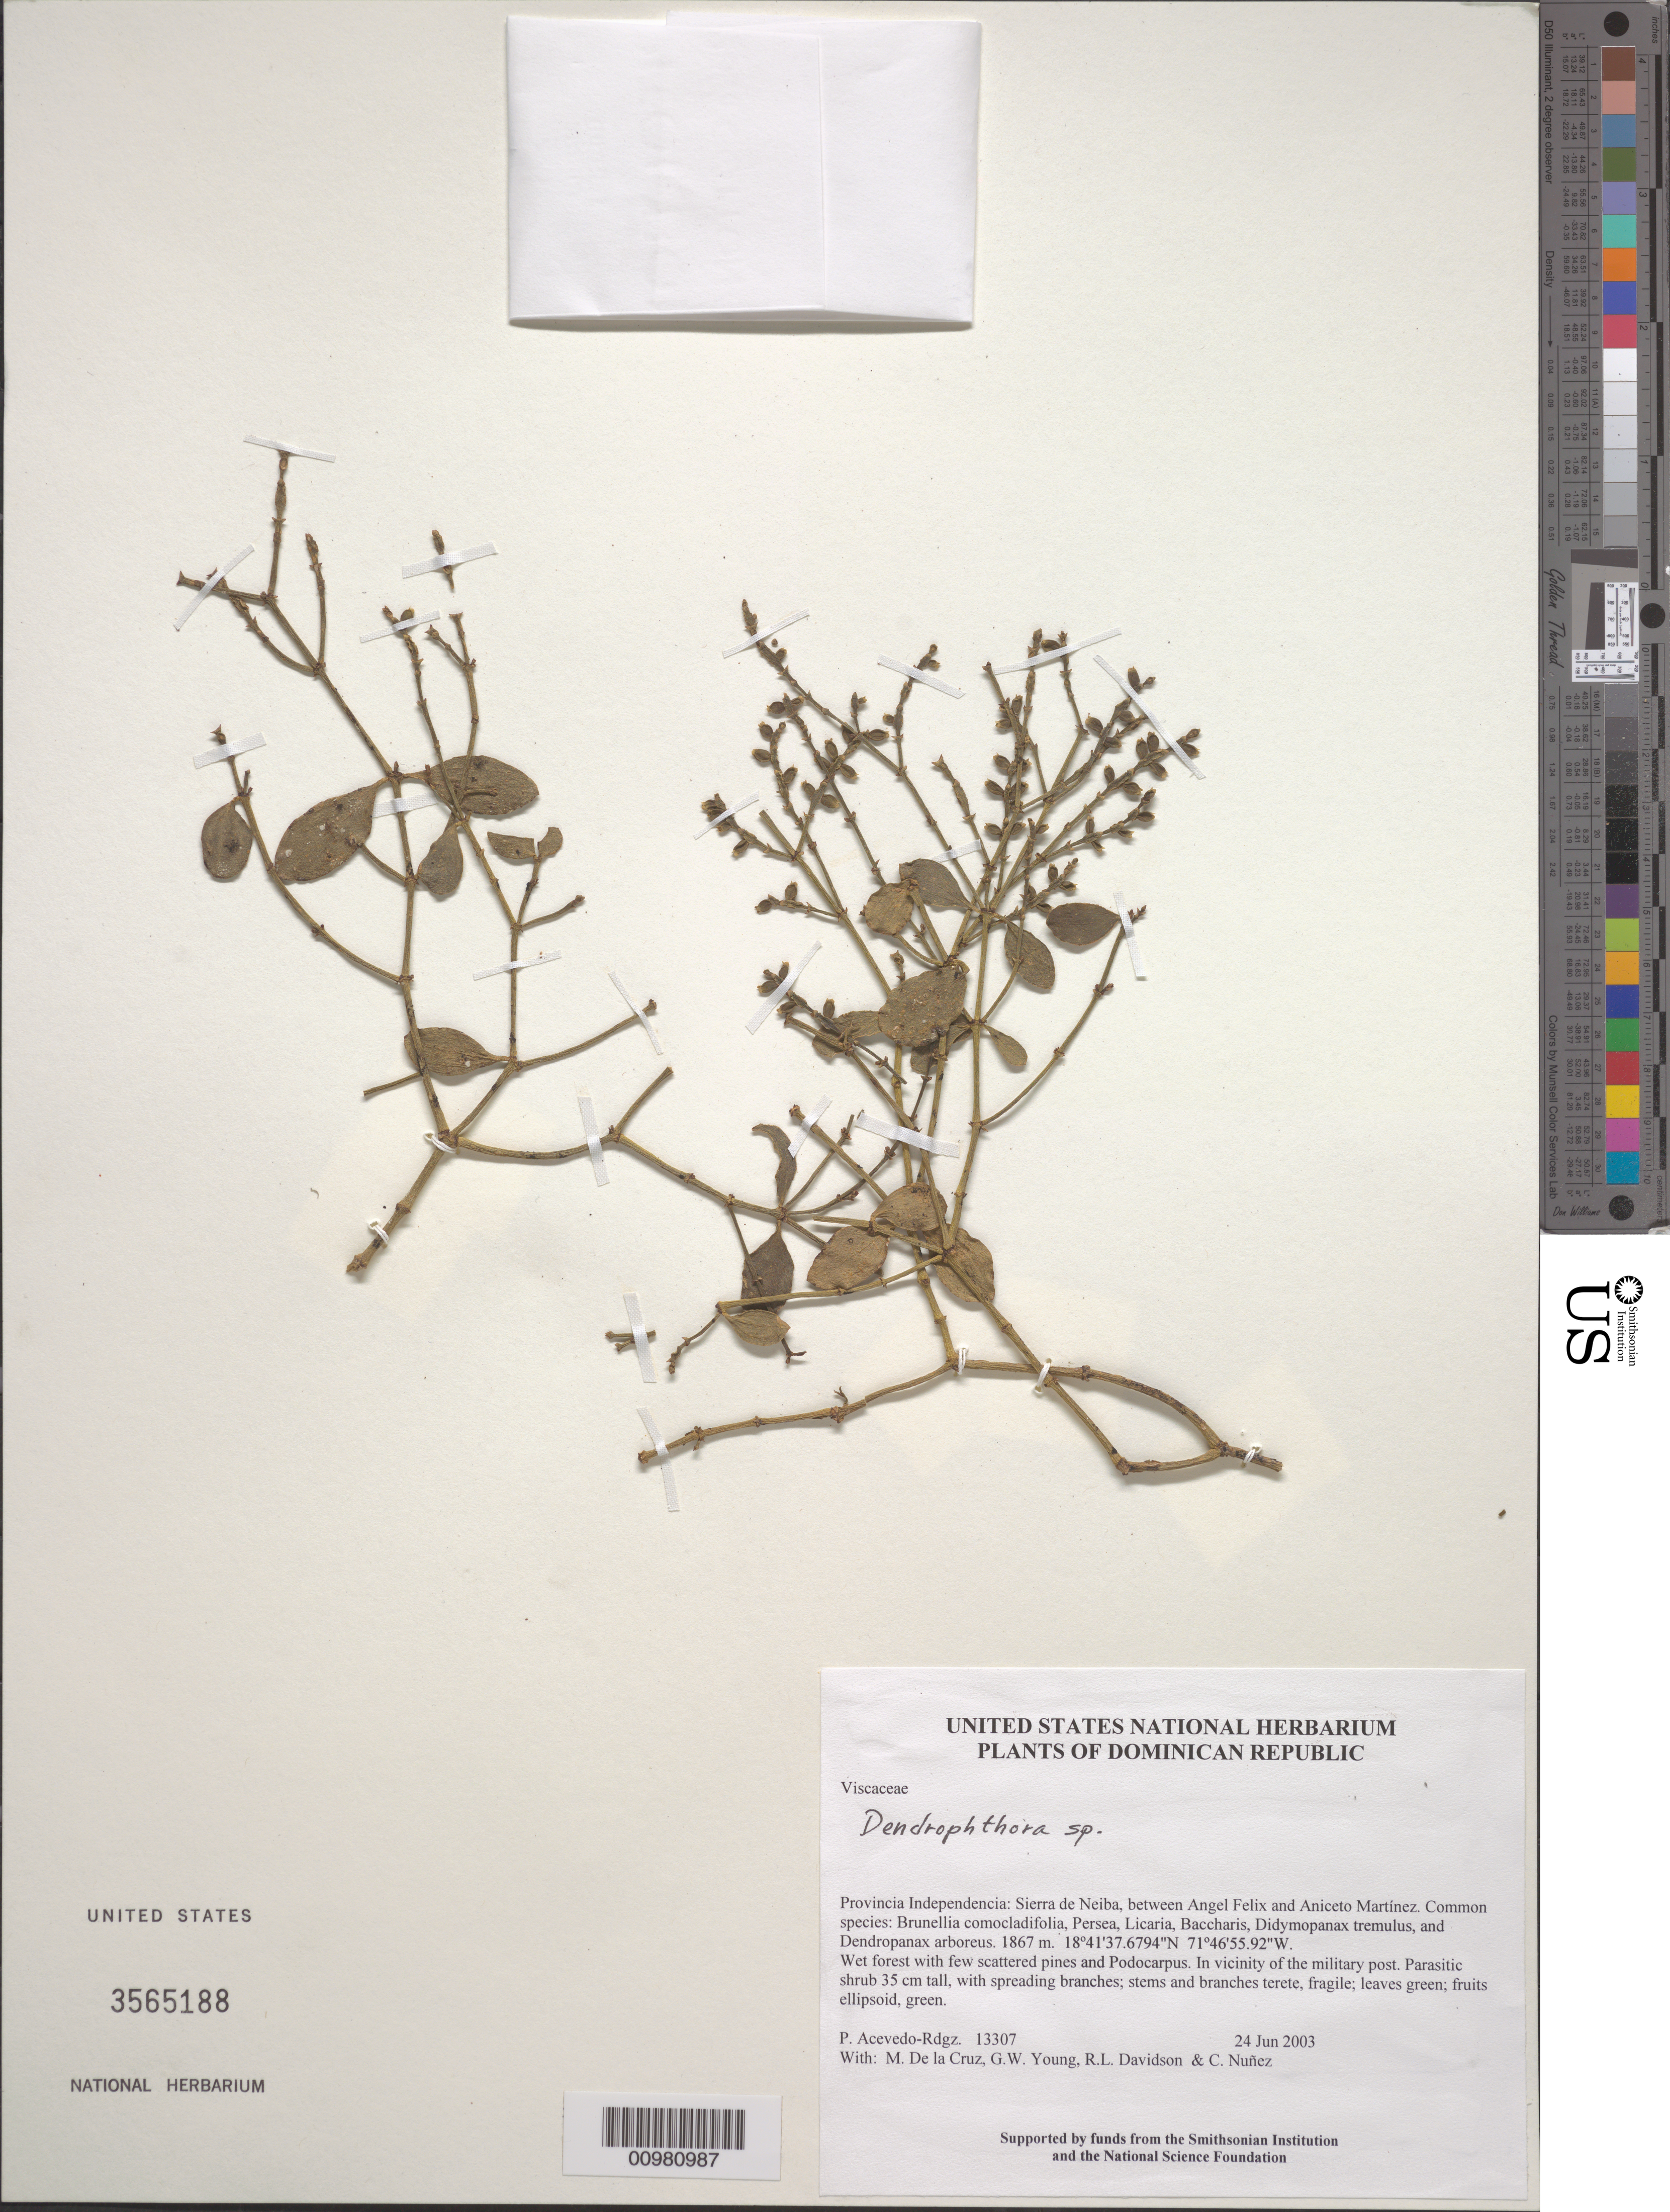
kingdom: Plantae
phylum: Tracheophyta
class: Magnoliopsida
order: Santalales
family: Viscaceae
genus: Dendrophthora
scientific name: Dendrophthora serpyllifolia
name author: (Griseb.) Krug & Urb.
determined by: Caraballo-Ortiz, Marcos A., (MISS), University of Mississippi (UNITED STATES)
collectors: P. Acevedo-Rodr., M. de la Cruz, J. Rawlins, G. Young, R. Davidson & C. Nunez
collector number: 13307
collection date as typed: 24 Jun 2003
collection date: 2003-06-24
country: Dominican Republic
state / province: Independencia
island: Hispaniola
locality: Provincia Independencia: Sierra de Neiba, between Angel Felix and Aniceto Martínez. Common species: Brunellia comocladifolia, Persea, Licaria, Baccharis, Didymopanax tremulus, and Dendropanax arboreus.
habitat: Wet forest with few scattered pines and Podocarpus. In vicinity of the military post.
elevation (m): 1867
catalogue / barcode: US 3565188